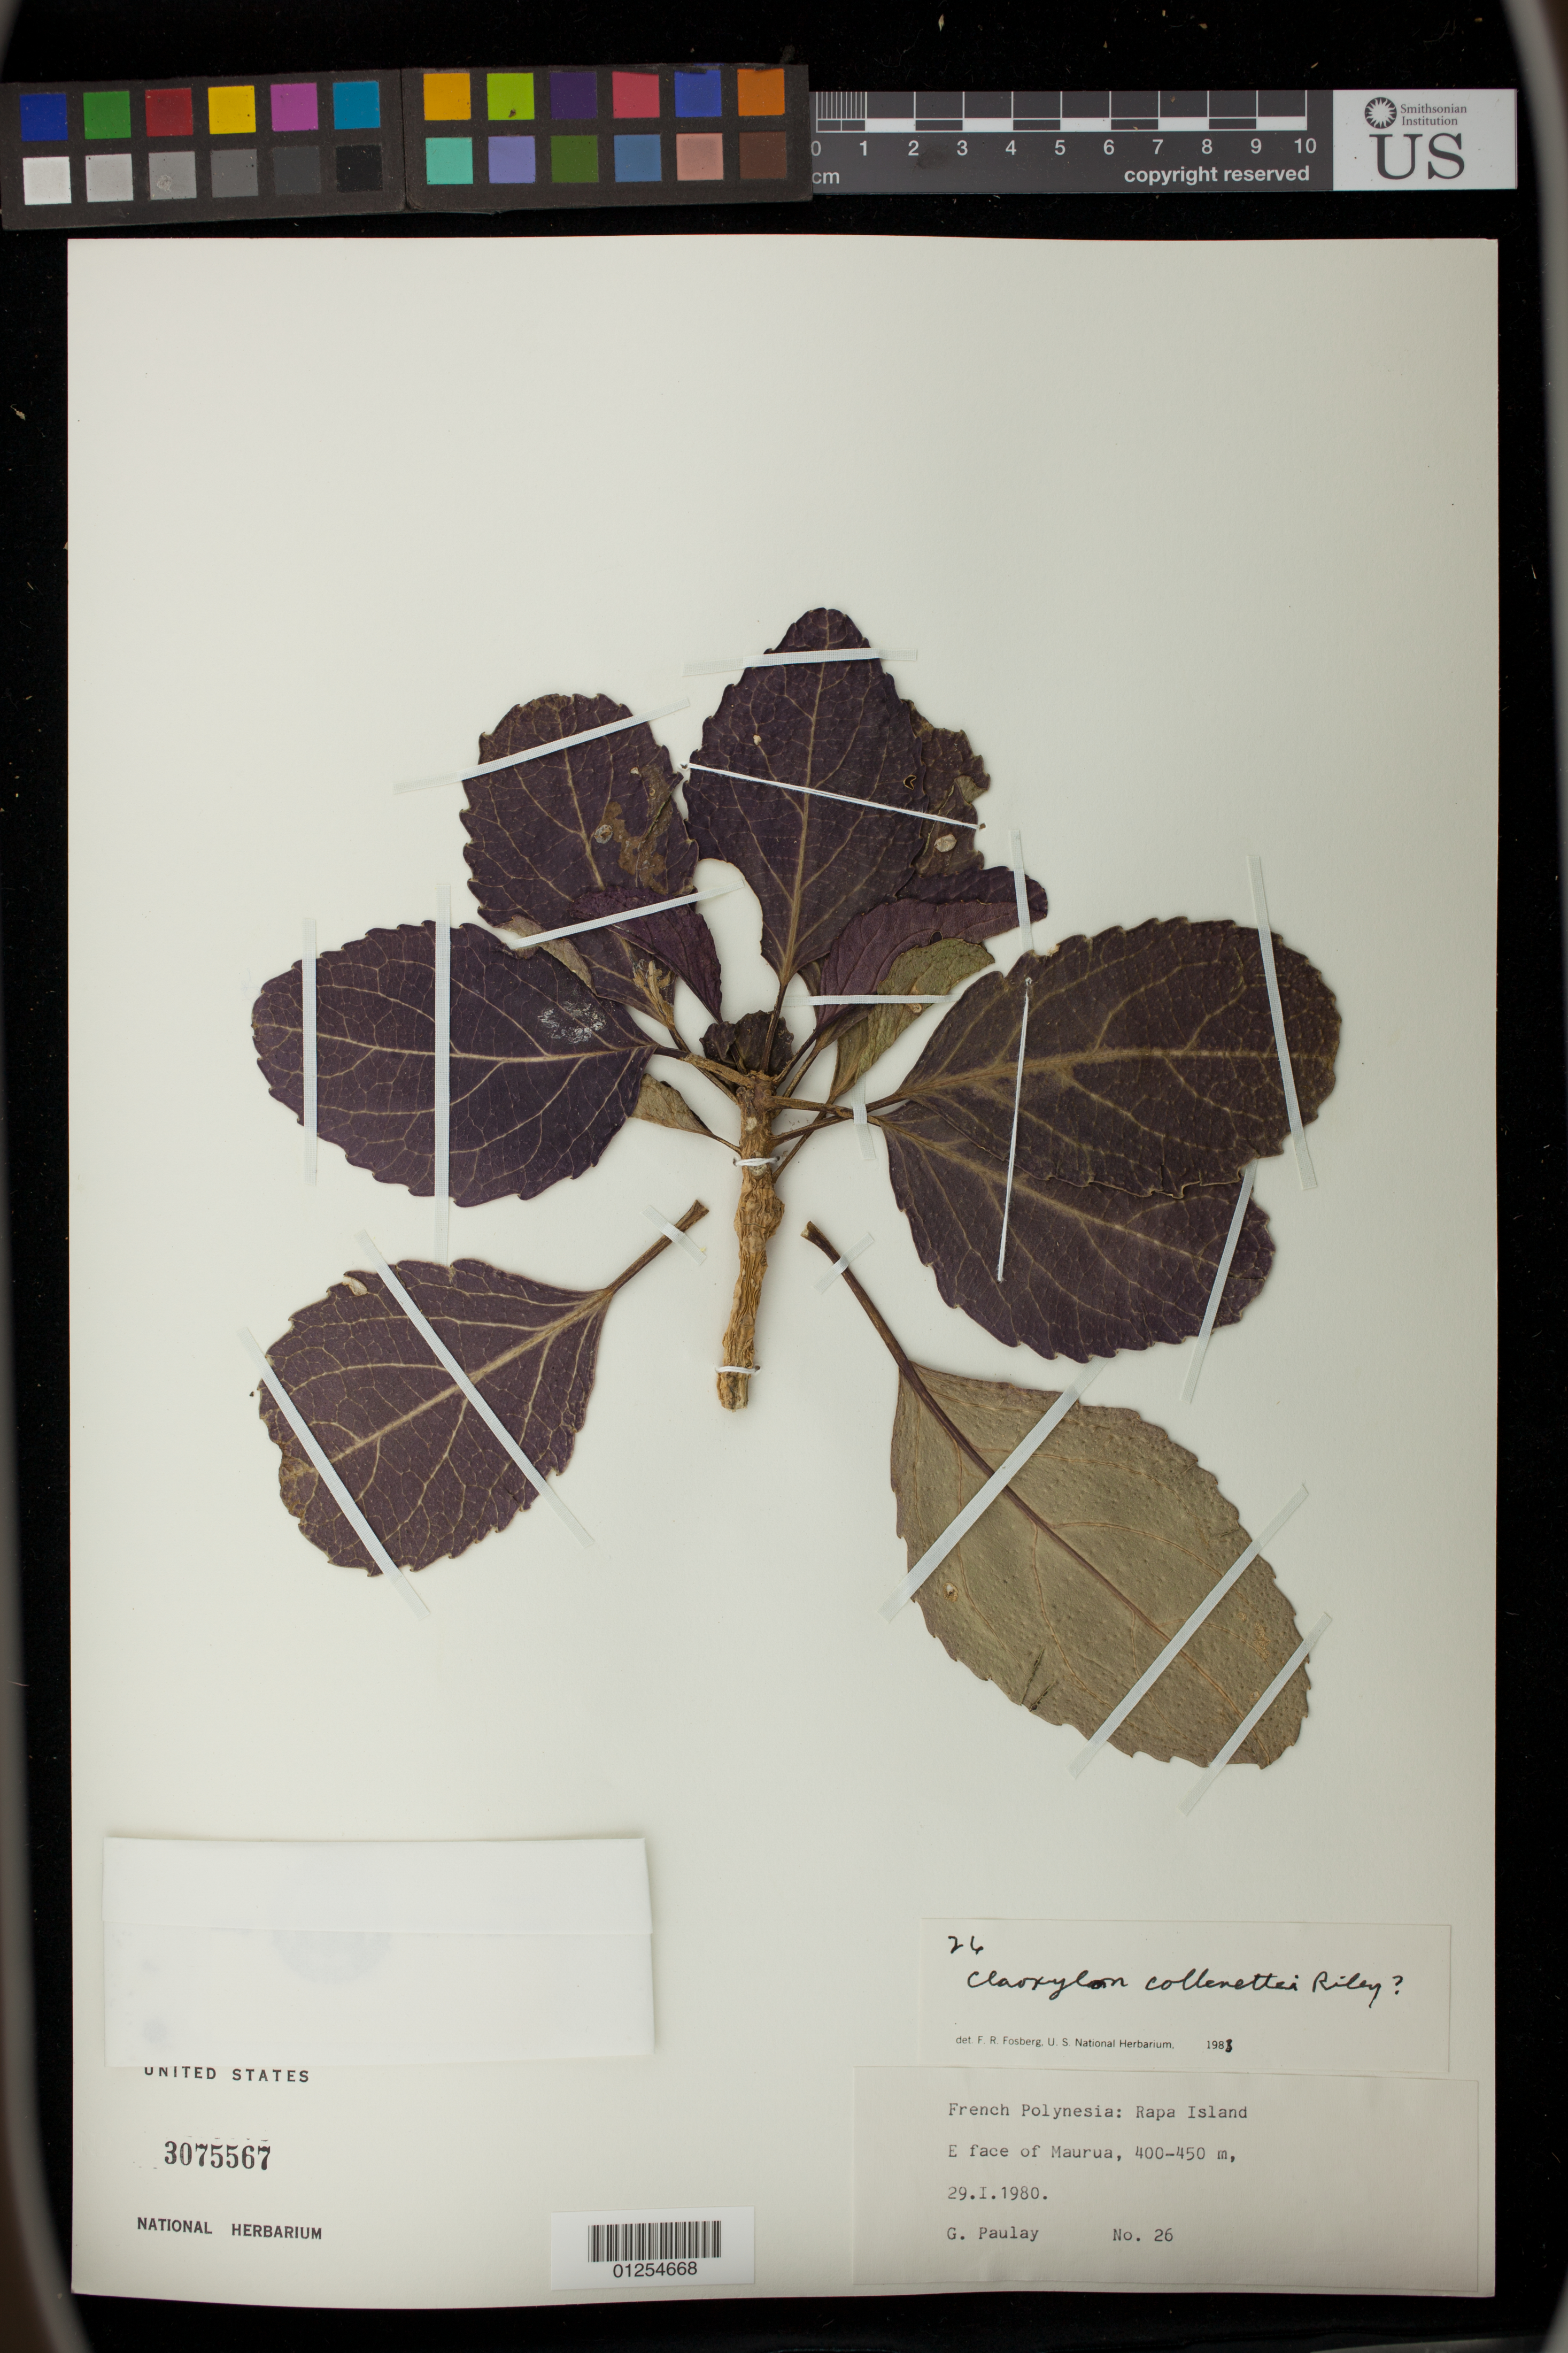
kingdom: Plantae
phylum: Tracheophyta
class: Magnoliopsida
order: Malpighiales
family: Euphorbiaceae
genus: Claoxylon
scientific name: Claoxylon collenettei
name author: Riley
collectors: G. Paulay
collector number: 26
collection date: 1980-01-29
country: French Polynesia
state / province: Rapa Island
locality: E face of Maurua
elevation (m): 400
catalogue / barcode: US 3075567